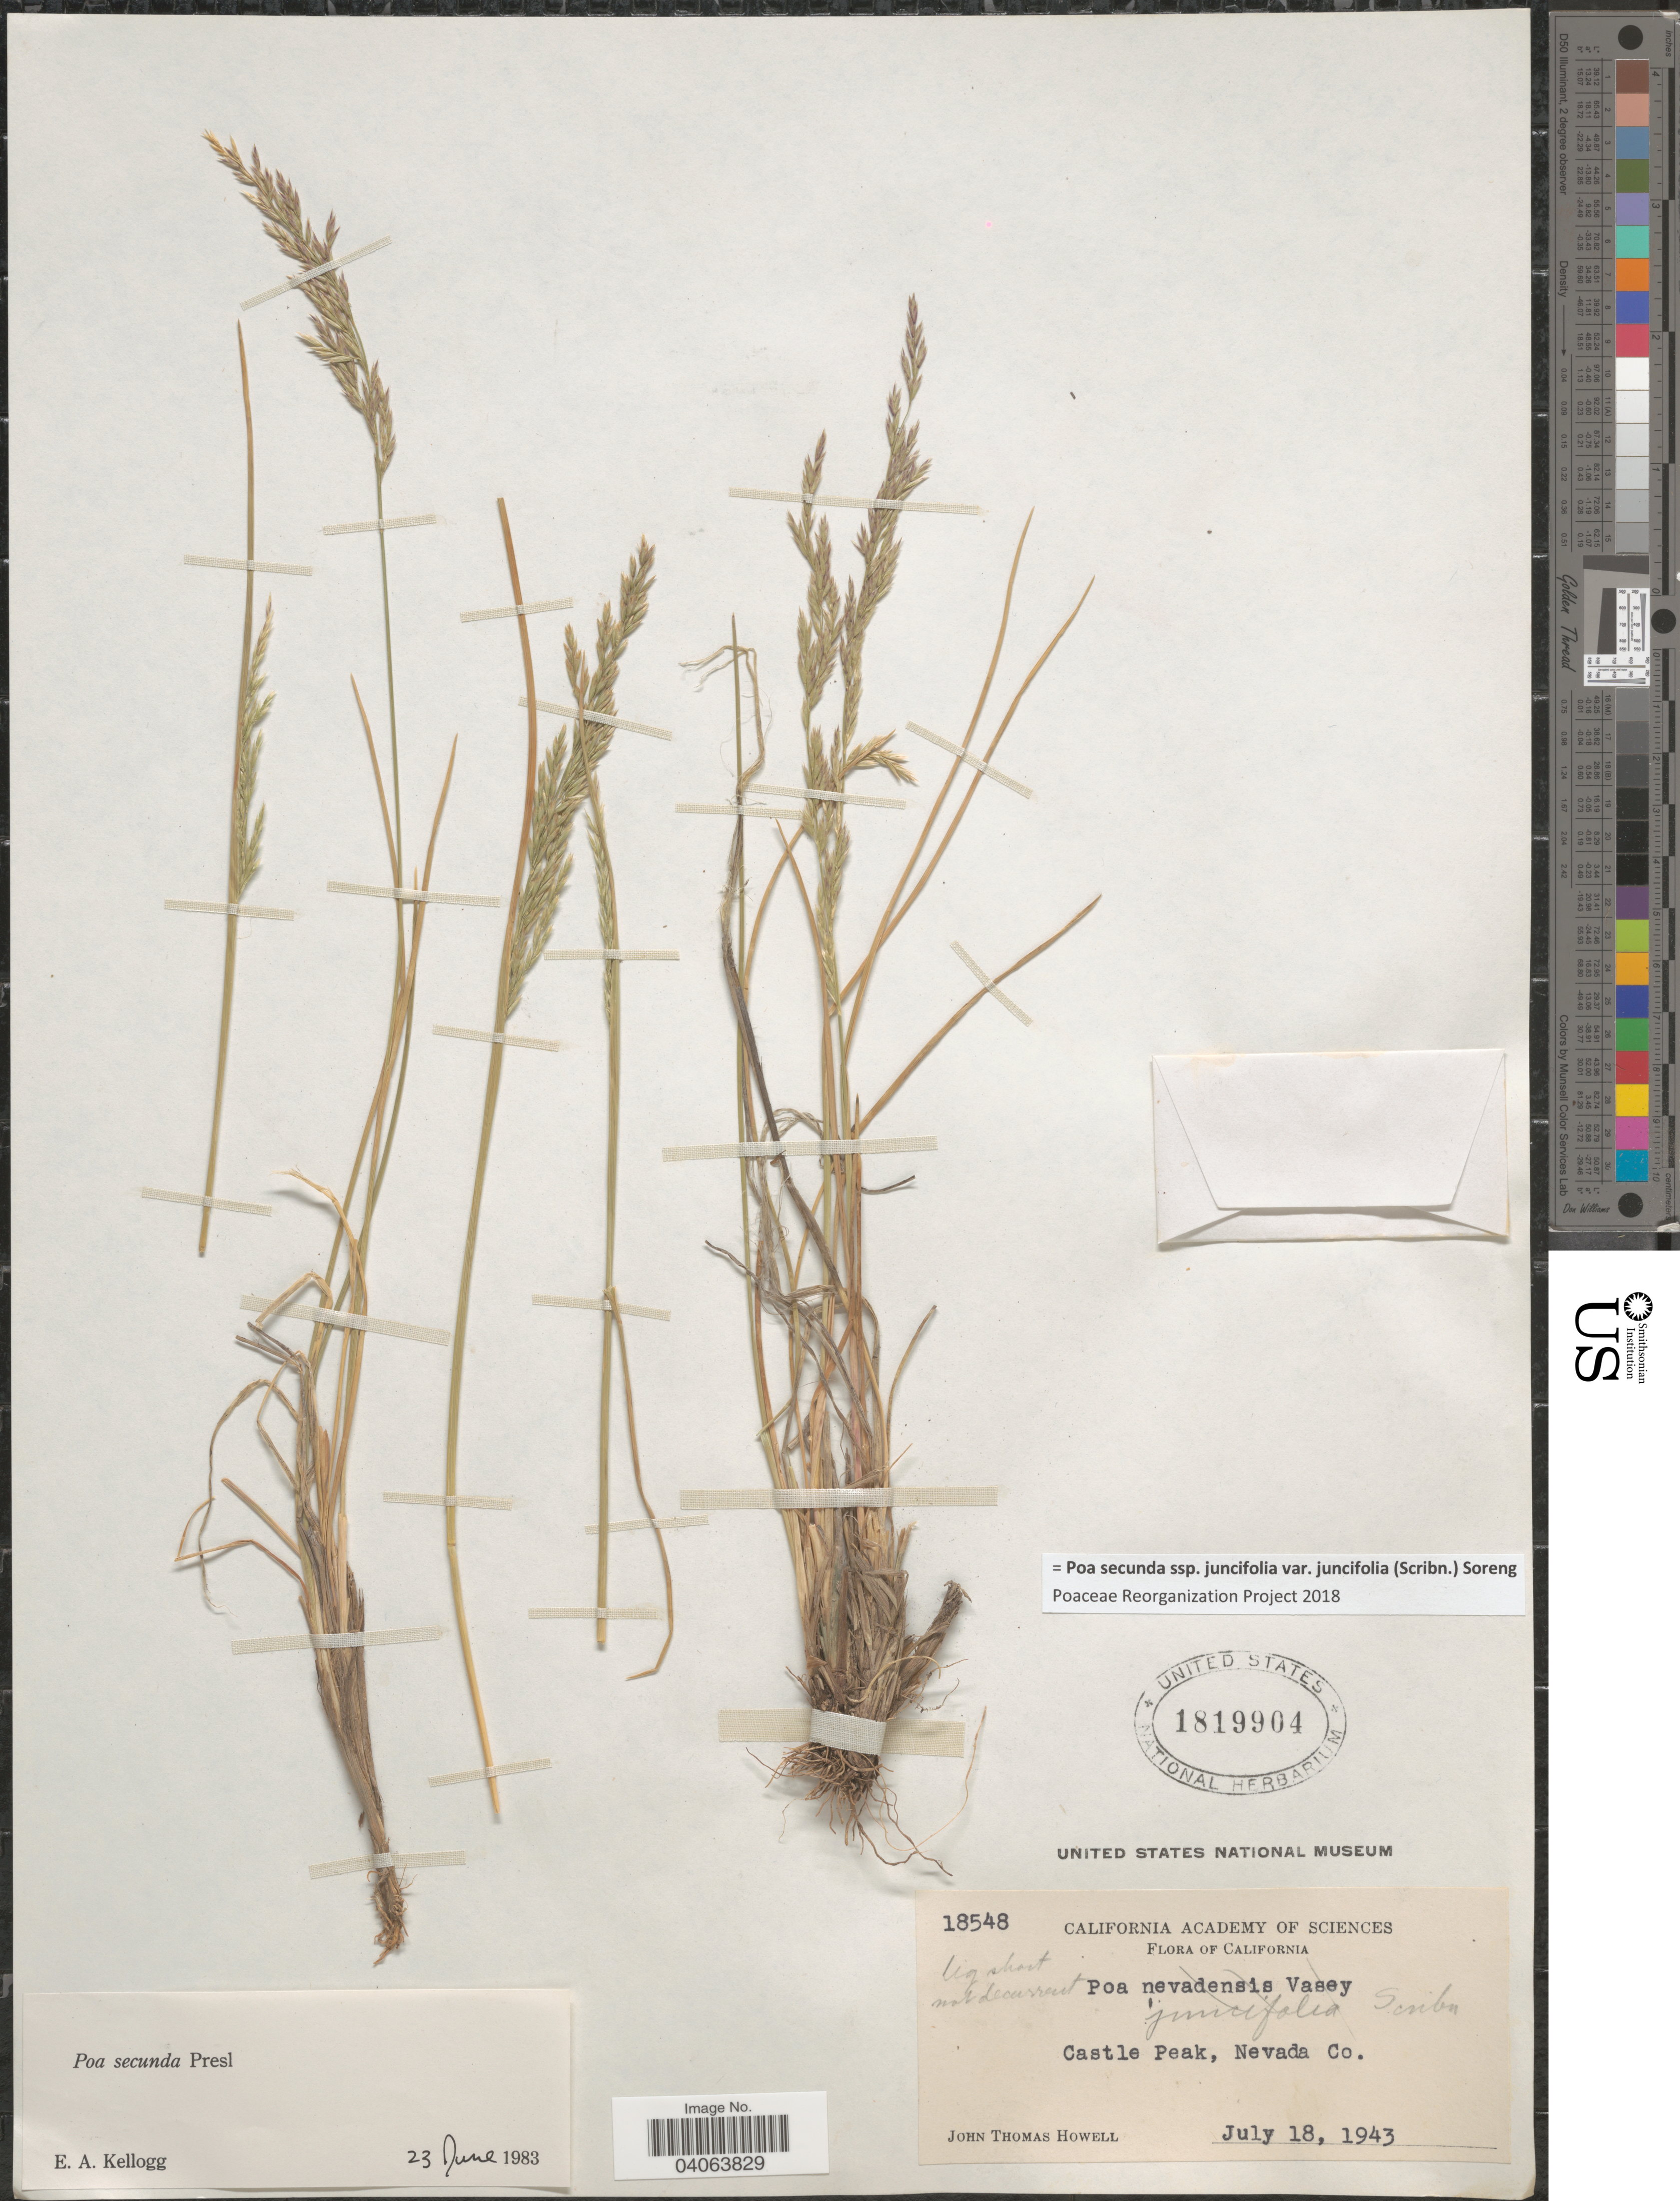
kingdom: Plantae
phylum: Tracheophyta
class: Liliopsida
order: Poales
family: Poaceae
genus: Poa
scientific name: Poa secunda subsp. juncifolia var. juncifolia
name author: (Scribn.) Soreng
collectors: J. T. Howell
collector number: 18548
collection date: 1943-07-18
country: United States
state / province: California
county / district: Nevada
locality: Castle Peak, Nevada Co.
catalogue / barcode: US 1819904